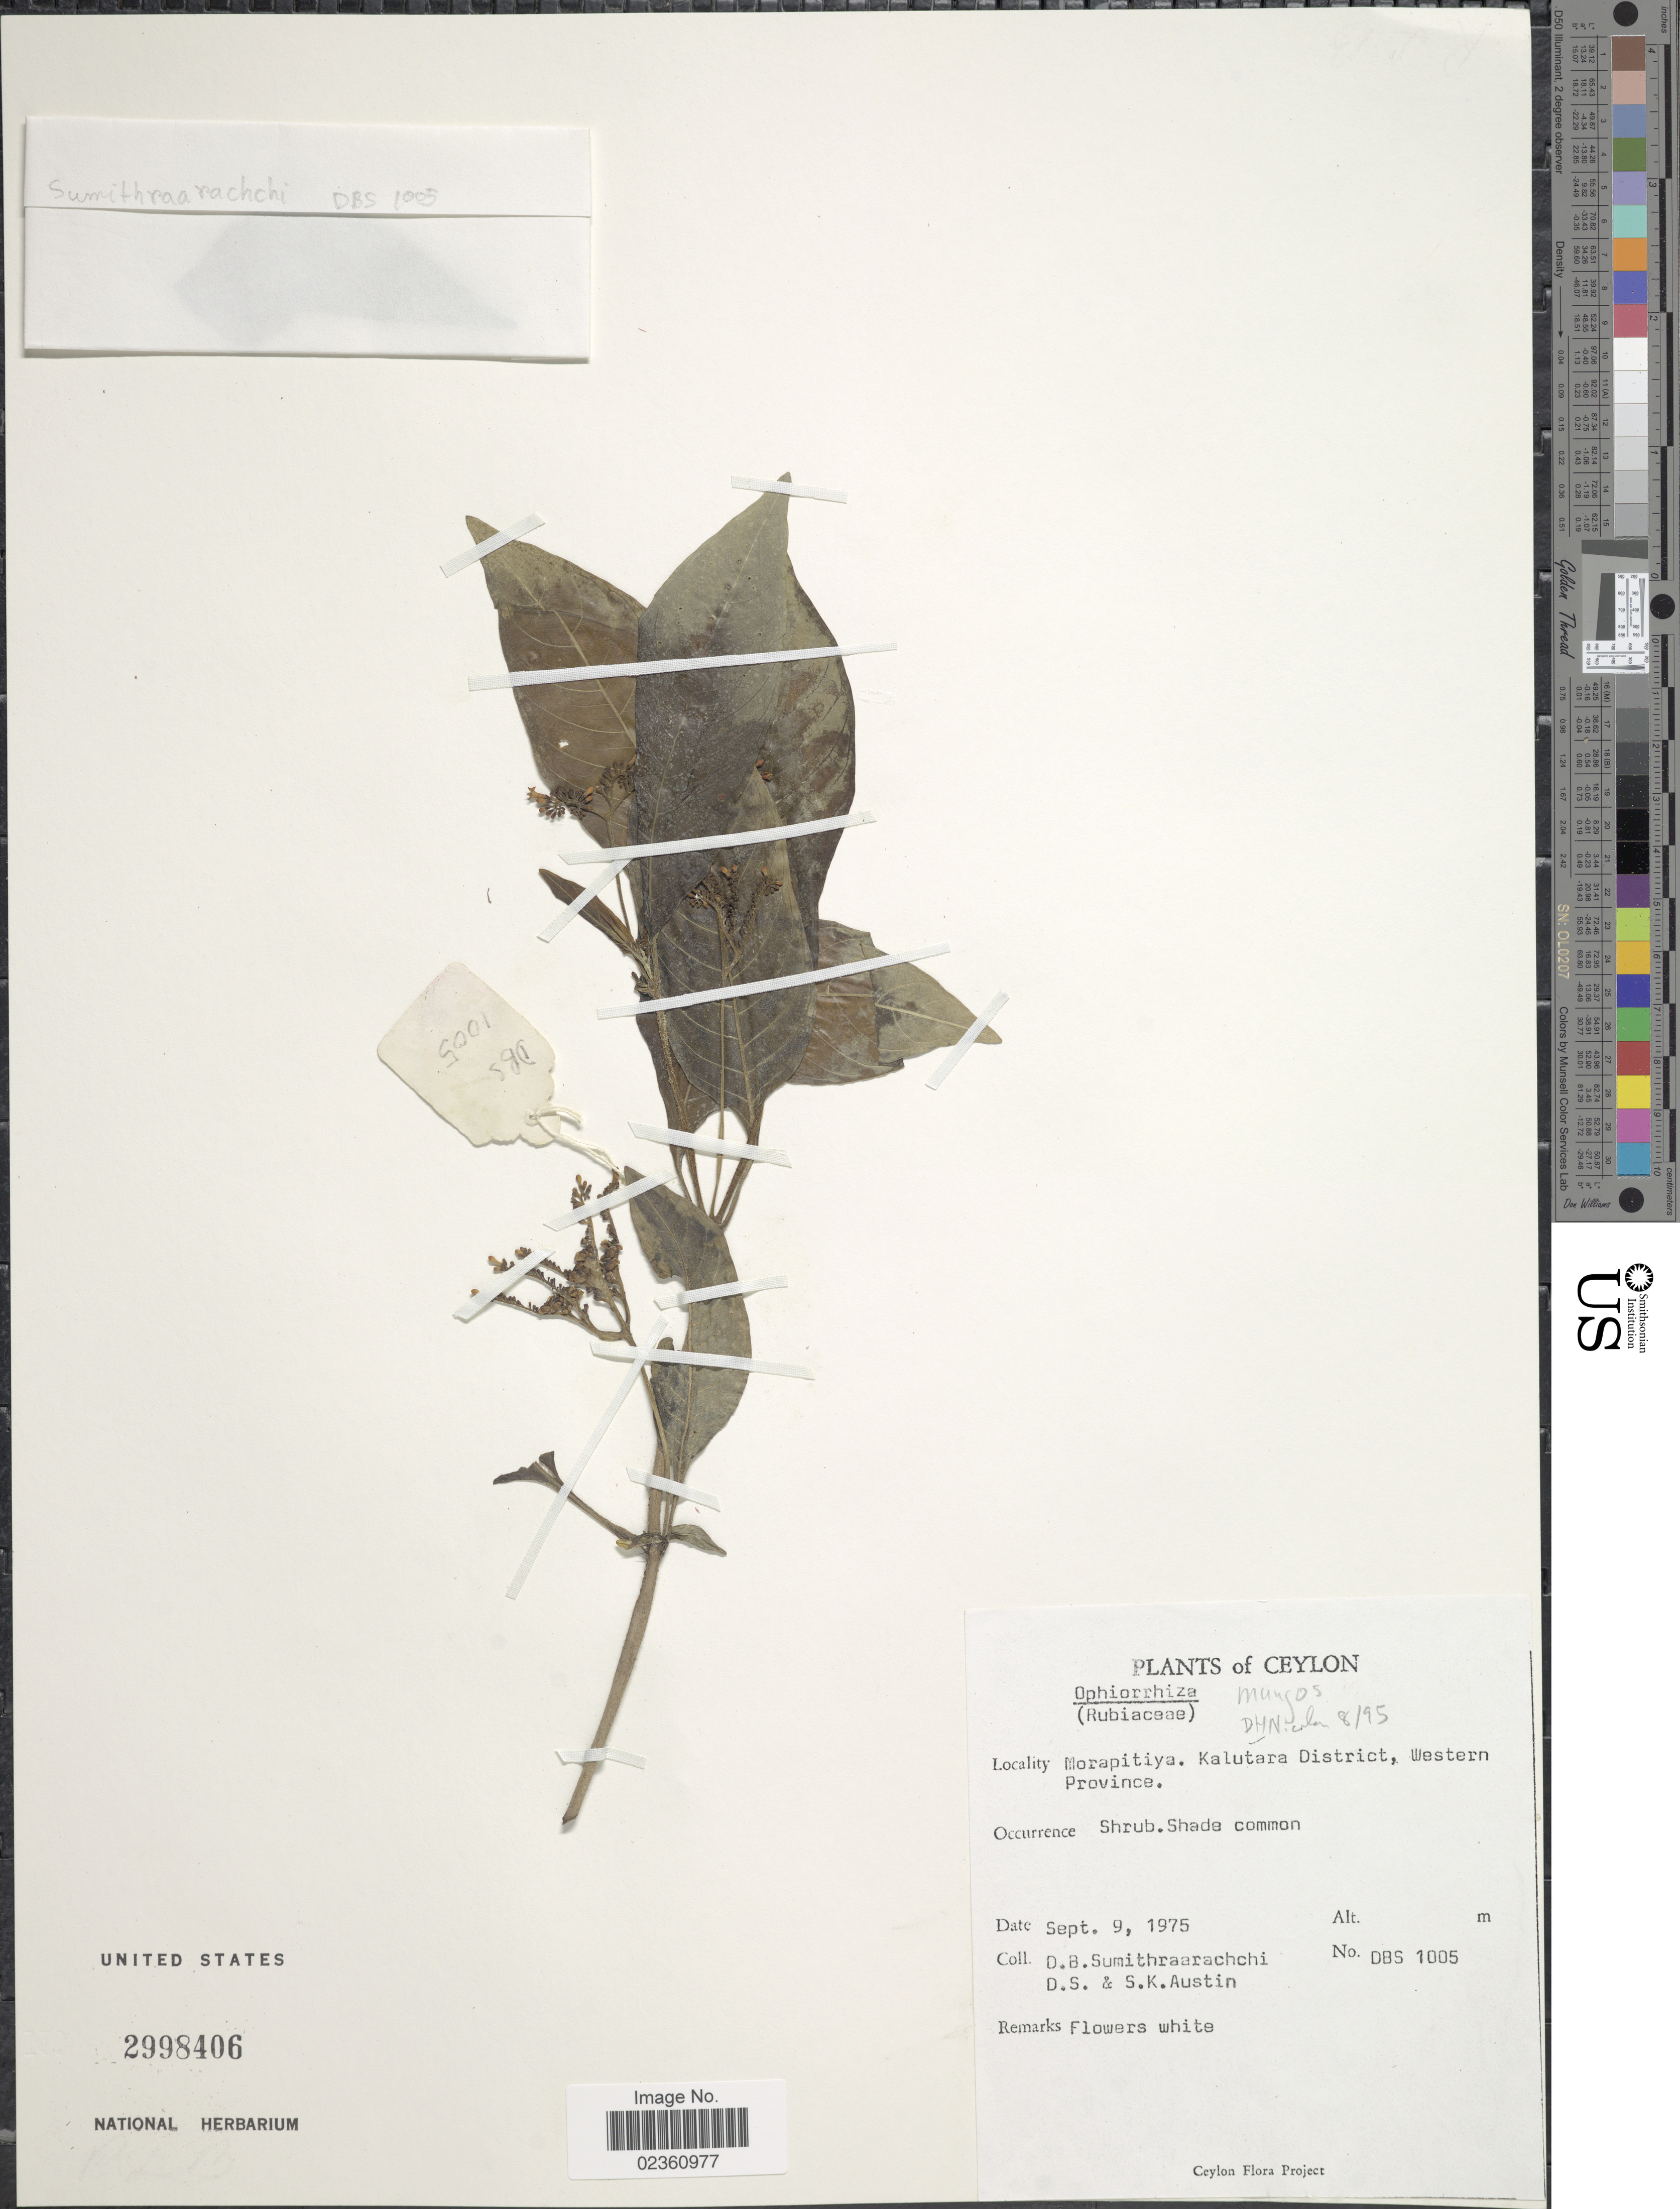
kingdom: Plantae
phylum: Tracheophyta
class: Magnoliopsida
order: Gentianales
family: Rubiaceae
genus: Ophiorrhiza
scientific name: Ophiorrhiza mungos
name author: L.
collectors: D. B. Sumithraarachchi, D. Austin & S. Austin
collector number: DBS 1005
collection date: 1975-09-09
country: Sri Lanka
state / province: Western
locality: Ceylon, Morapitiya, Kalutara District, Shrub. Shade common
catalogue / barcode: US 2998406